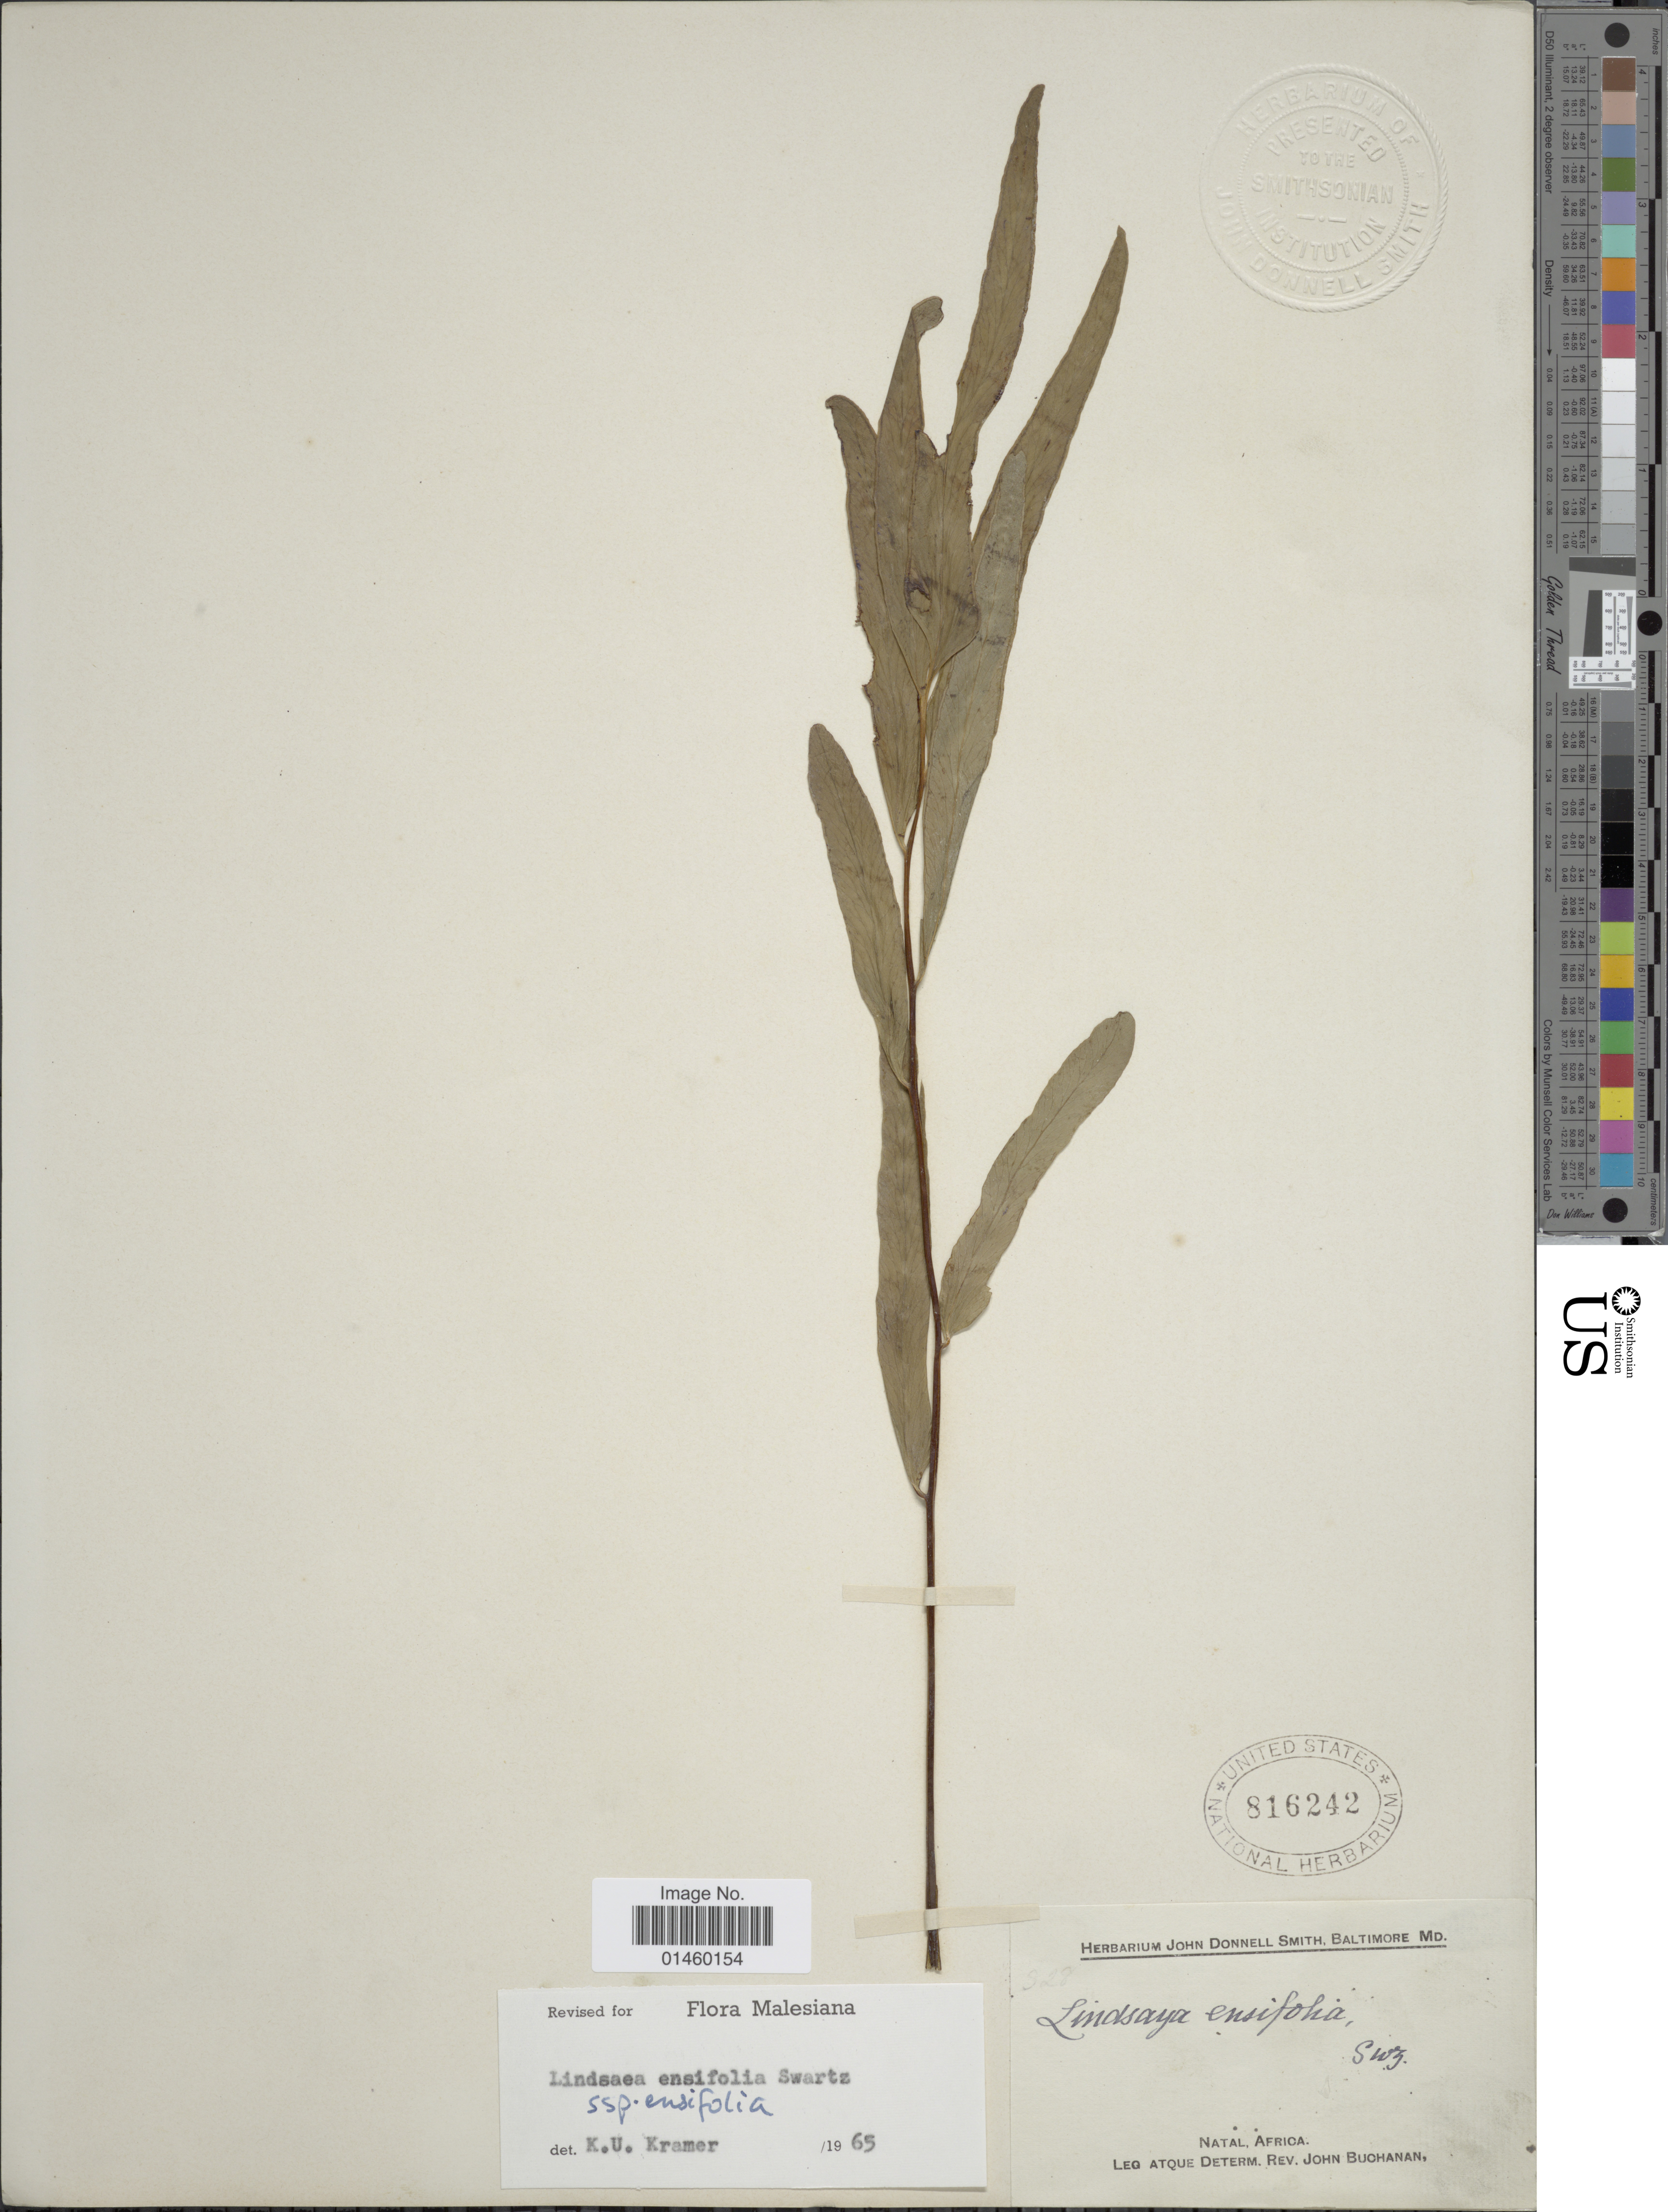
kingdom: Plantae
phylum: Tracheophyta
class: Polypodiopsida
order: Polypodiales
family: Lindsaeaceae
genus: Lindsaea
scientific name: Lindsaea ensifolia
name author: Sw.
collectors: J. Buchanan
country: South Africa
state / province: KwaZulu-Natal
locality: Natal.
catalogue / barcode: US 816242